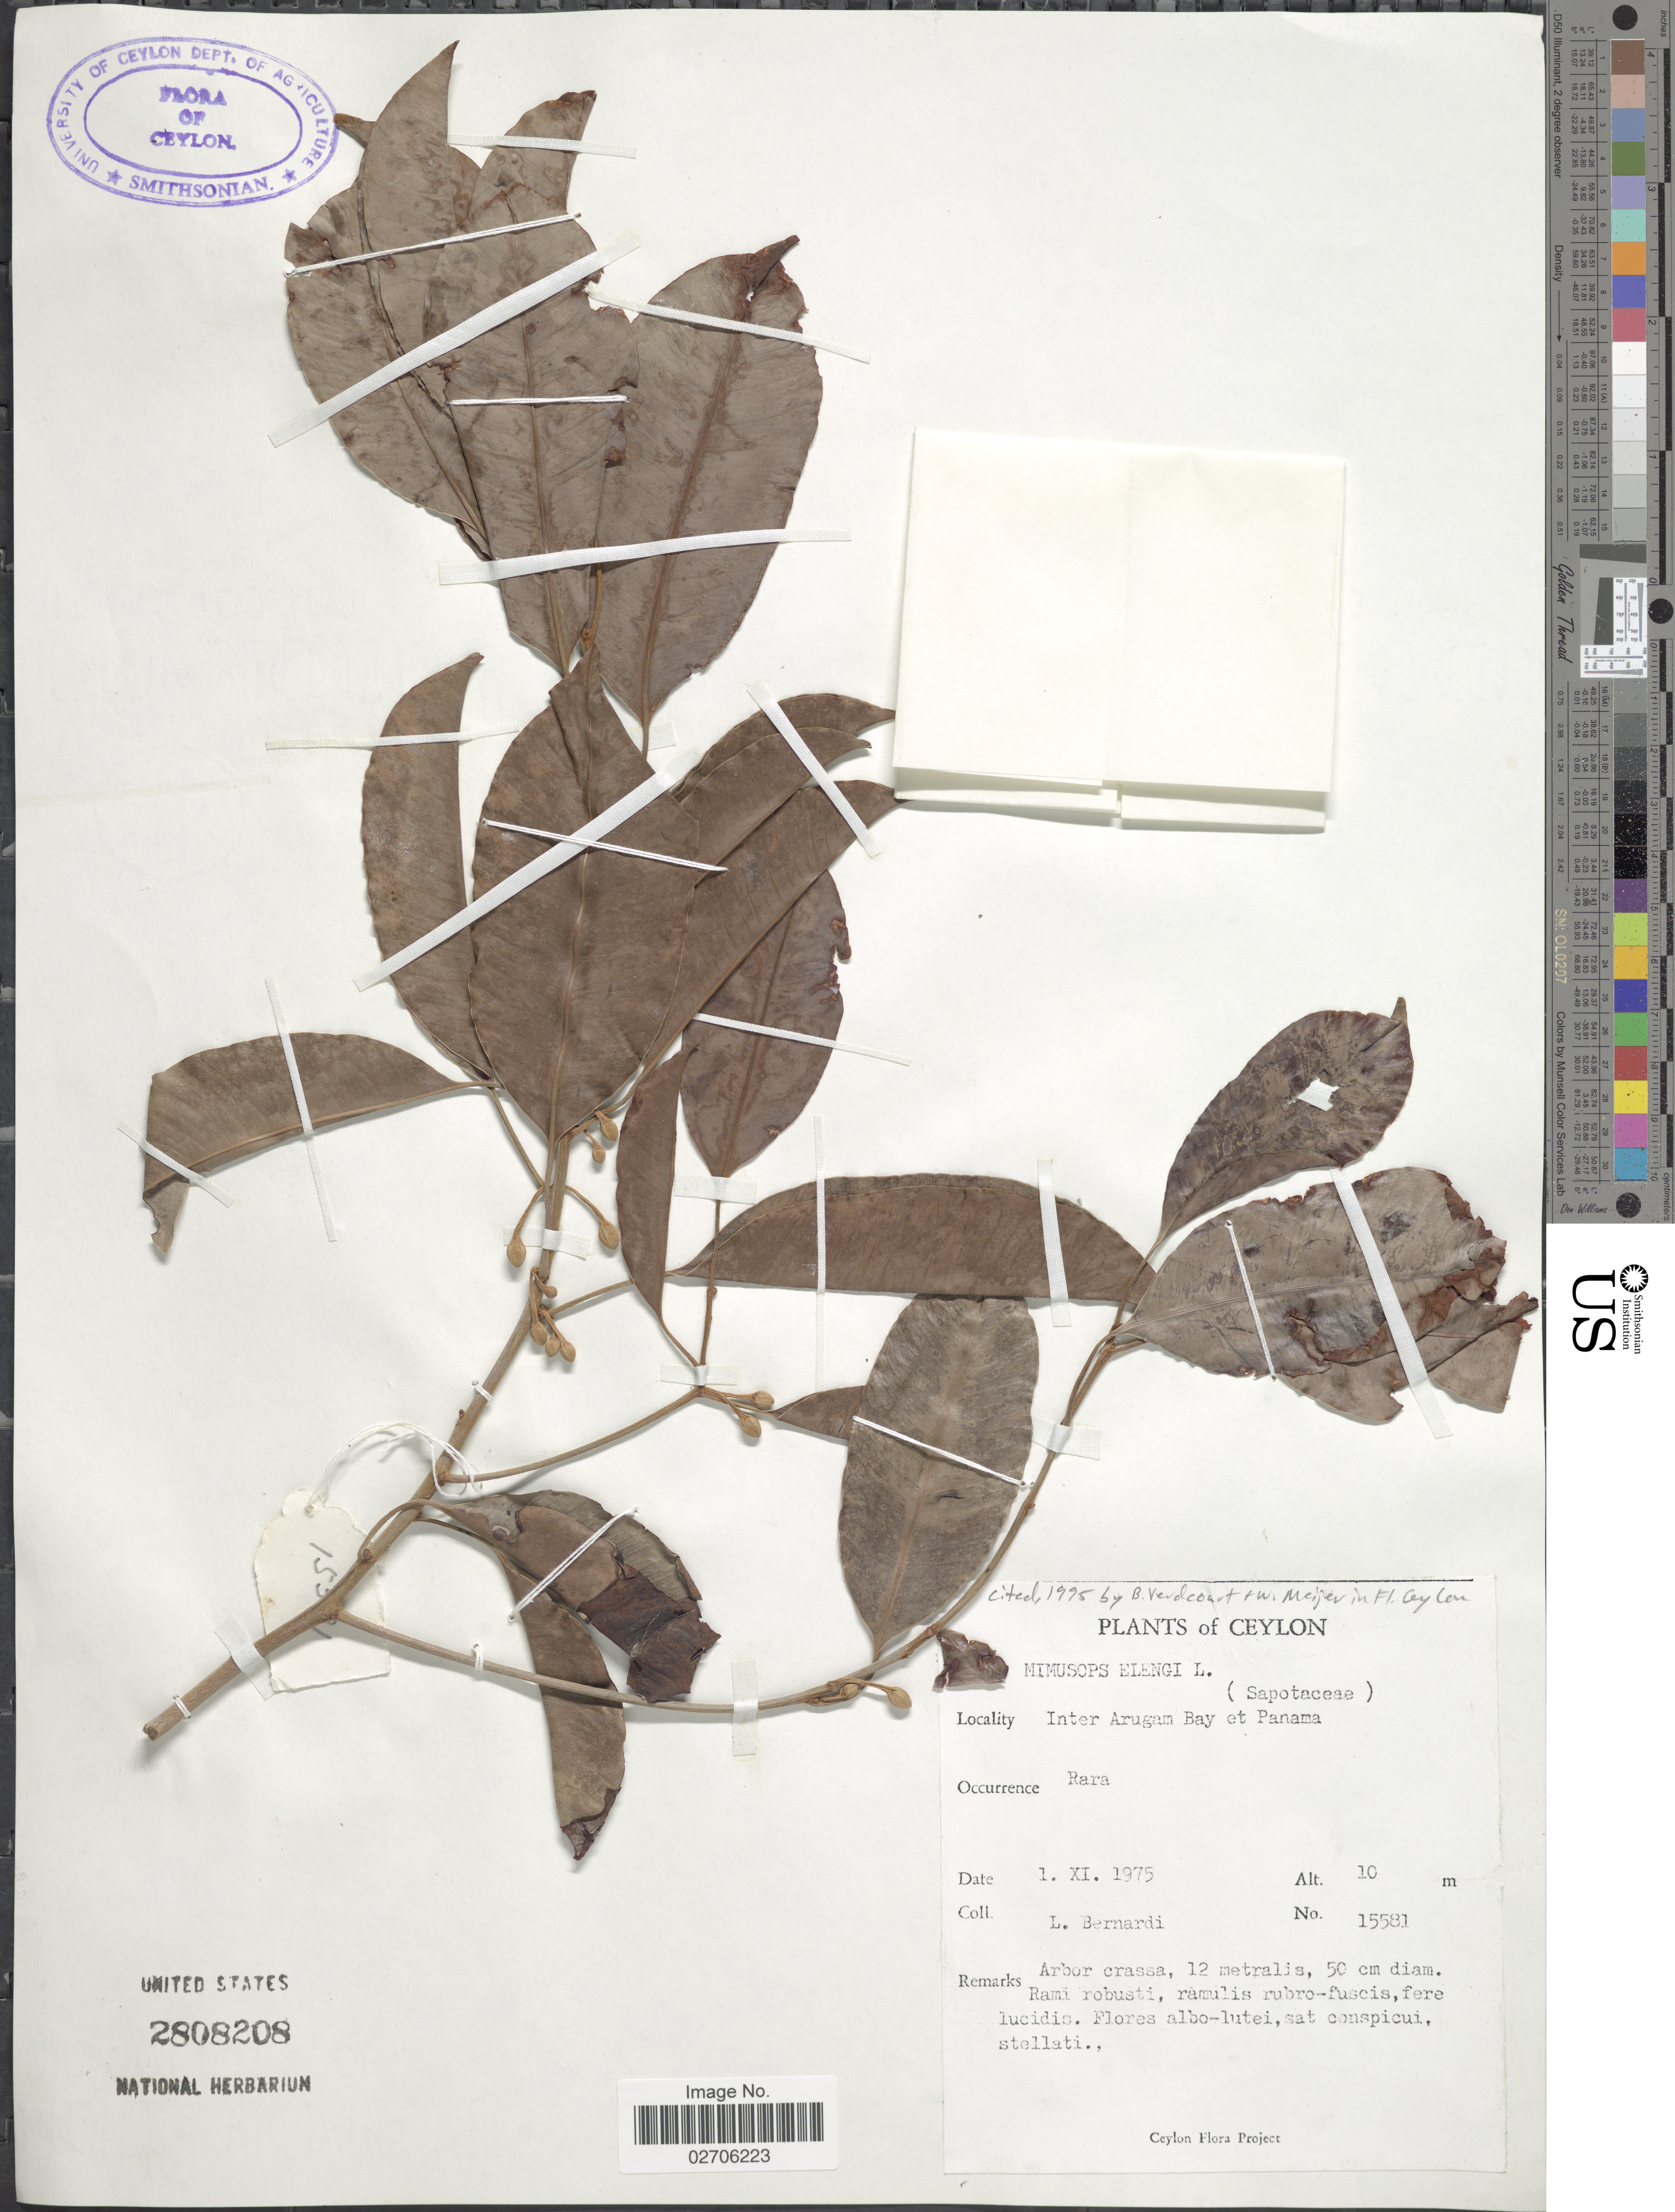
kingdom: Plantae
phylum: Tracheophyta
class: Magnoliopsida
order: Ericales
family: Sapotaceae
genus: Mimusops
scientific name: Mimusops djave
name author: Engl.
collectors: L. Bernardi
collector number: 15581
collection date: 1975-11-01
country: Sri Lanka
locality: Ceylon. Inter Arugam Bay et Panama.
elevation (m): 10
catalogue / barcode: US 2808208